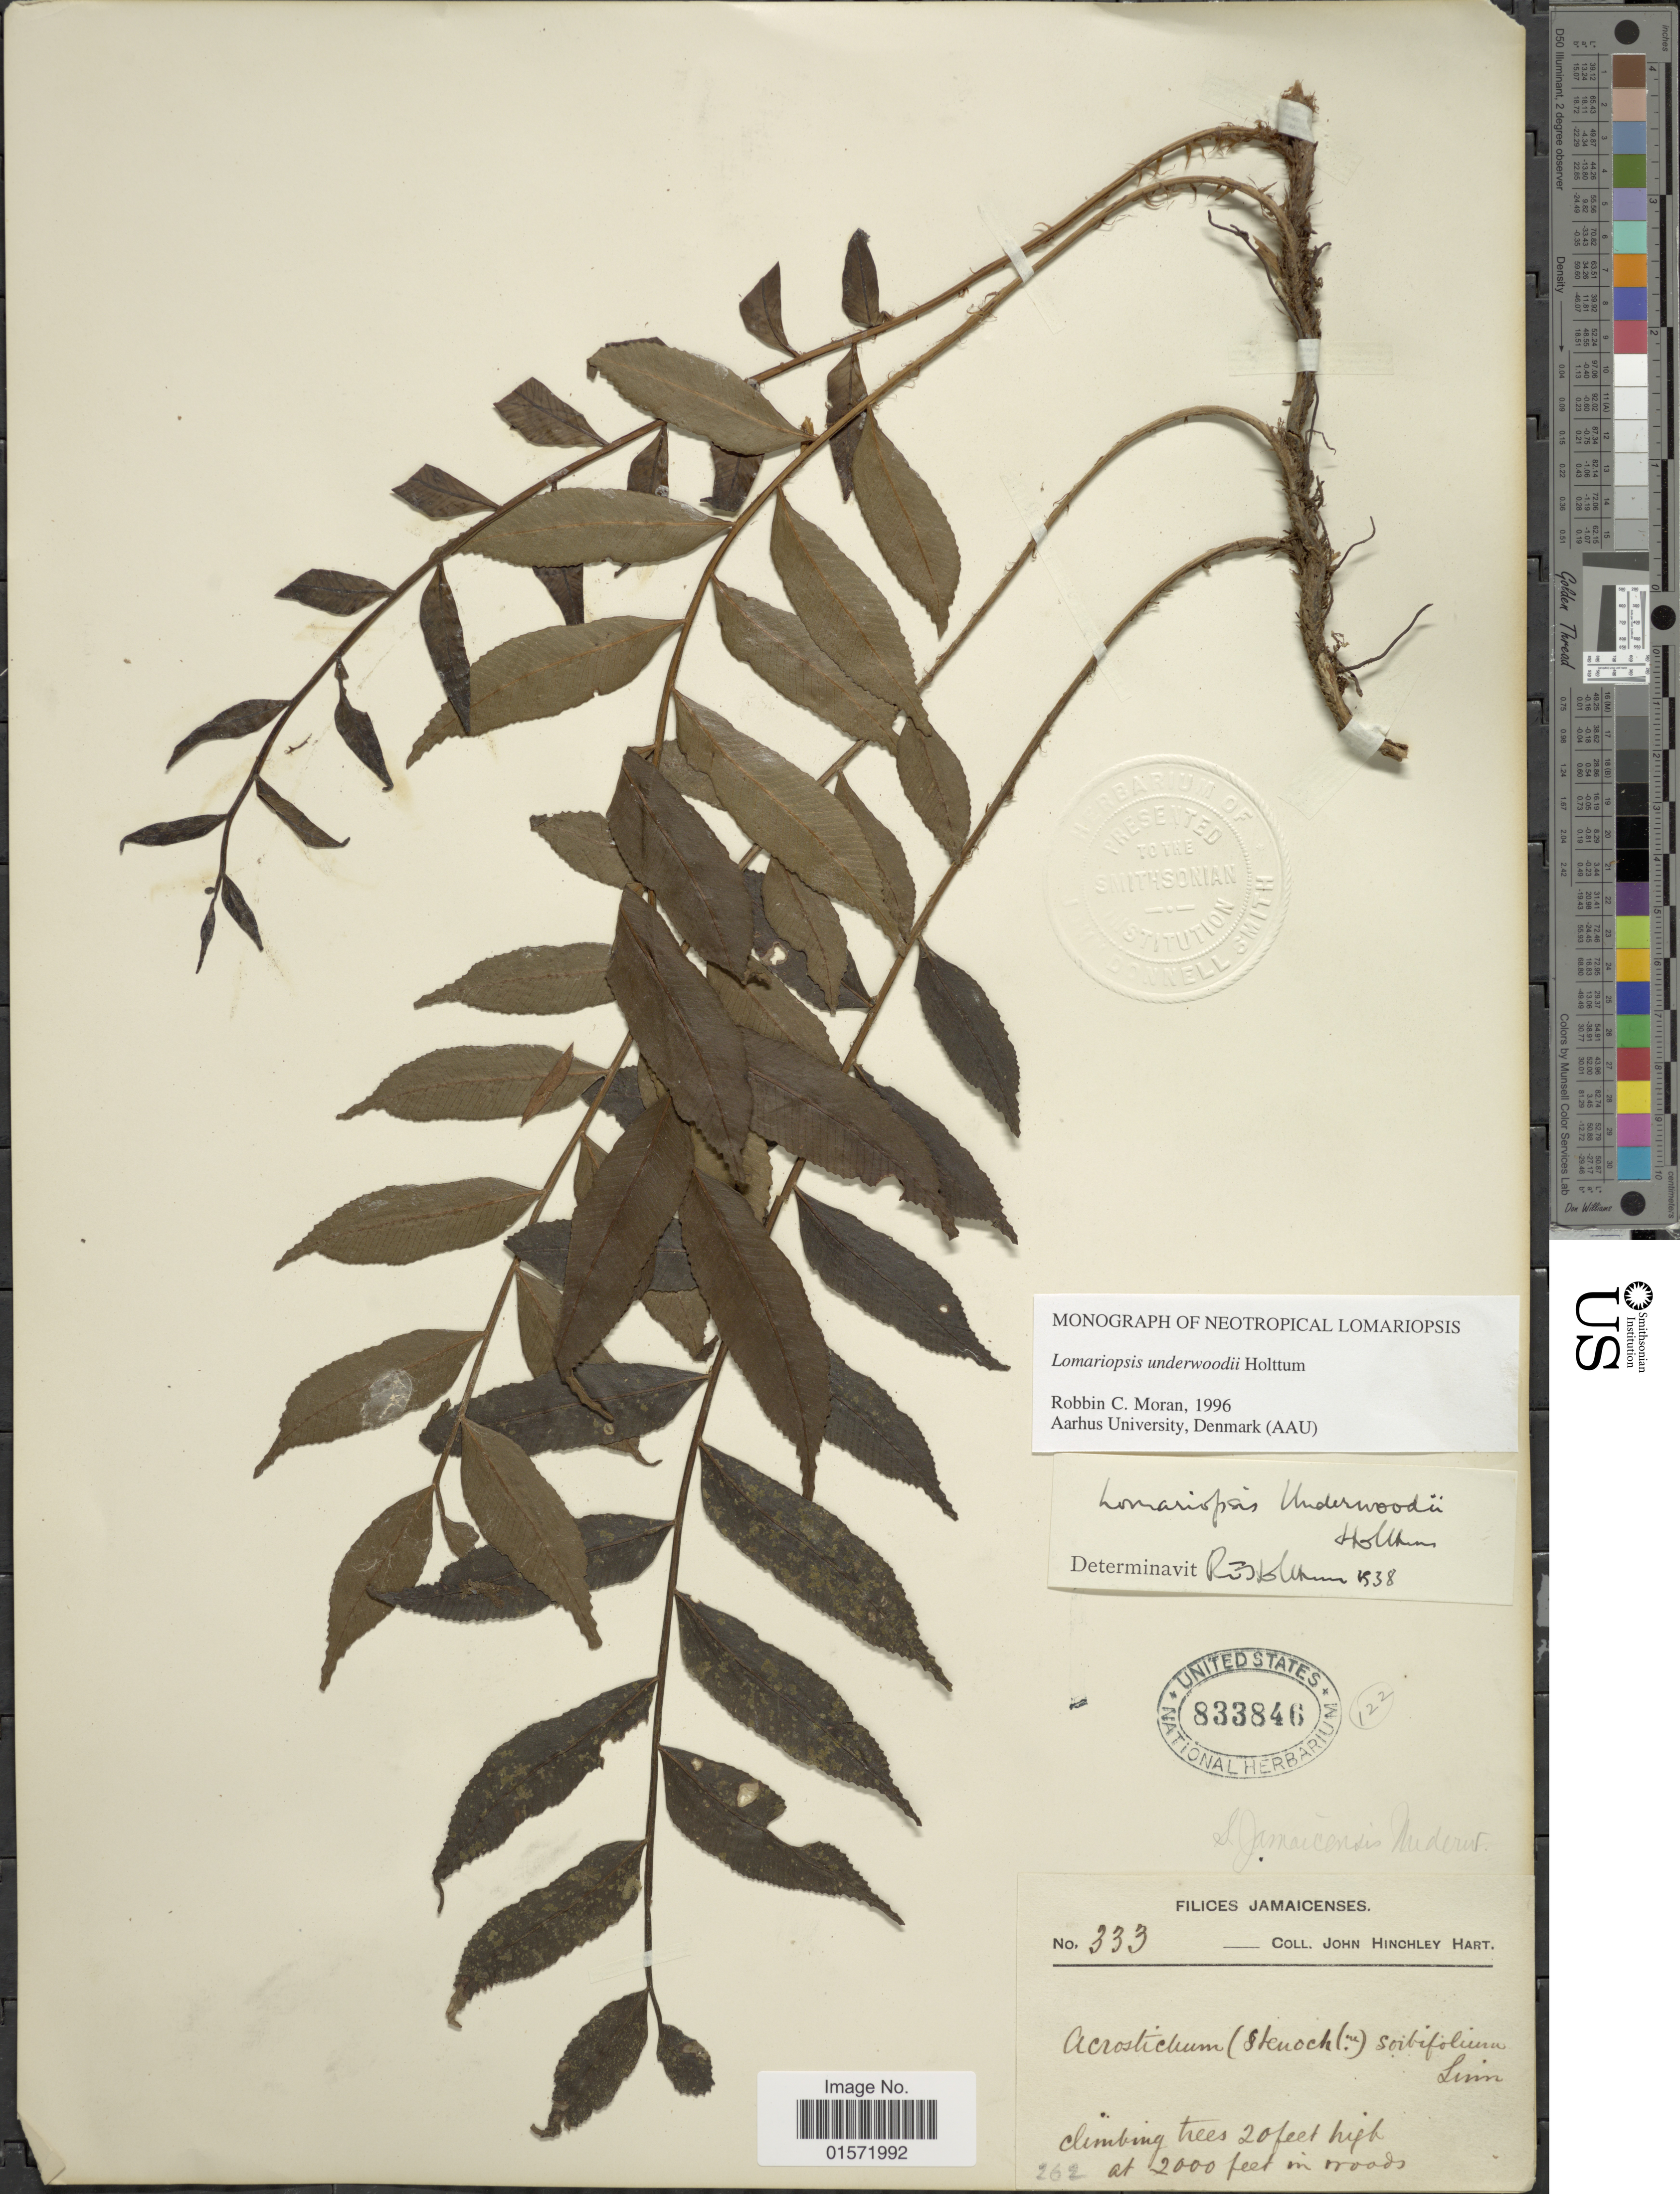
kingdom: Plantae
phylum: Tracheophyta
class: Polypodiopsida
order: Polypodiales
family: Lomariopsidaceae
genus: Lomariopsis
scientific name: Lomariopsis underwoodii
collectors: J. H. Hart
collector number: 333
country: Jamaica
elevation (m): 610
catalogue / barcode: US 833846